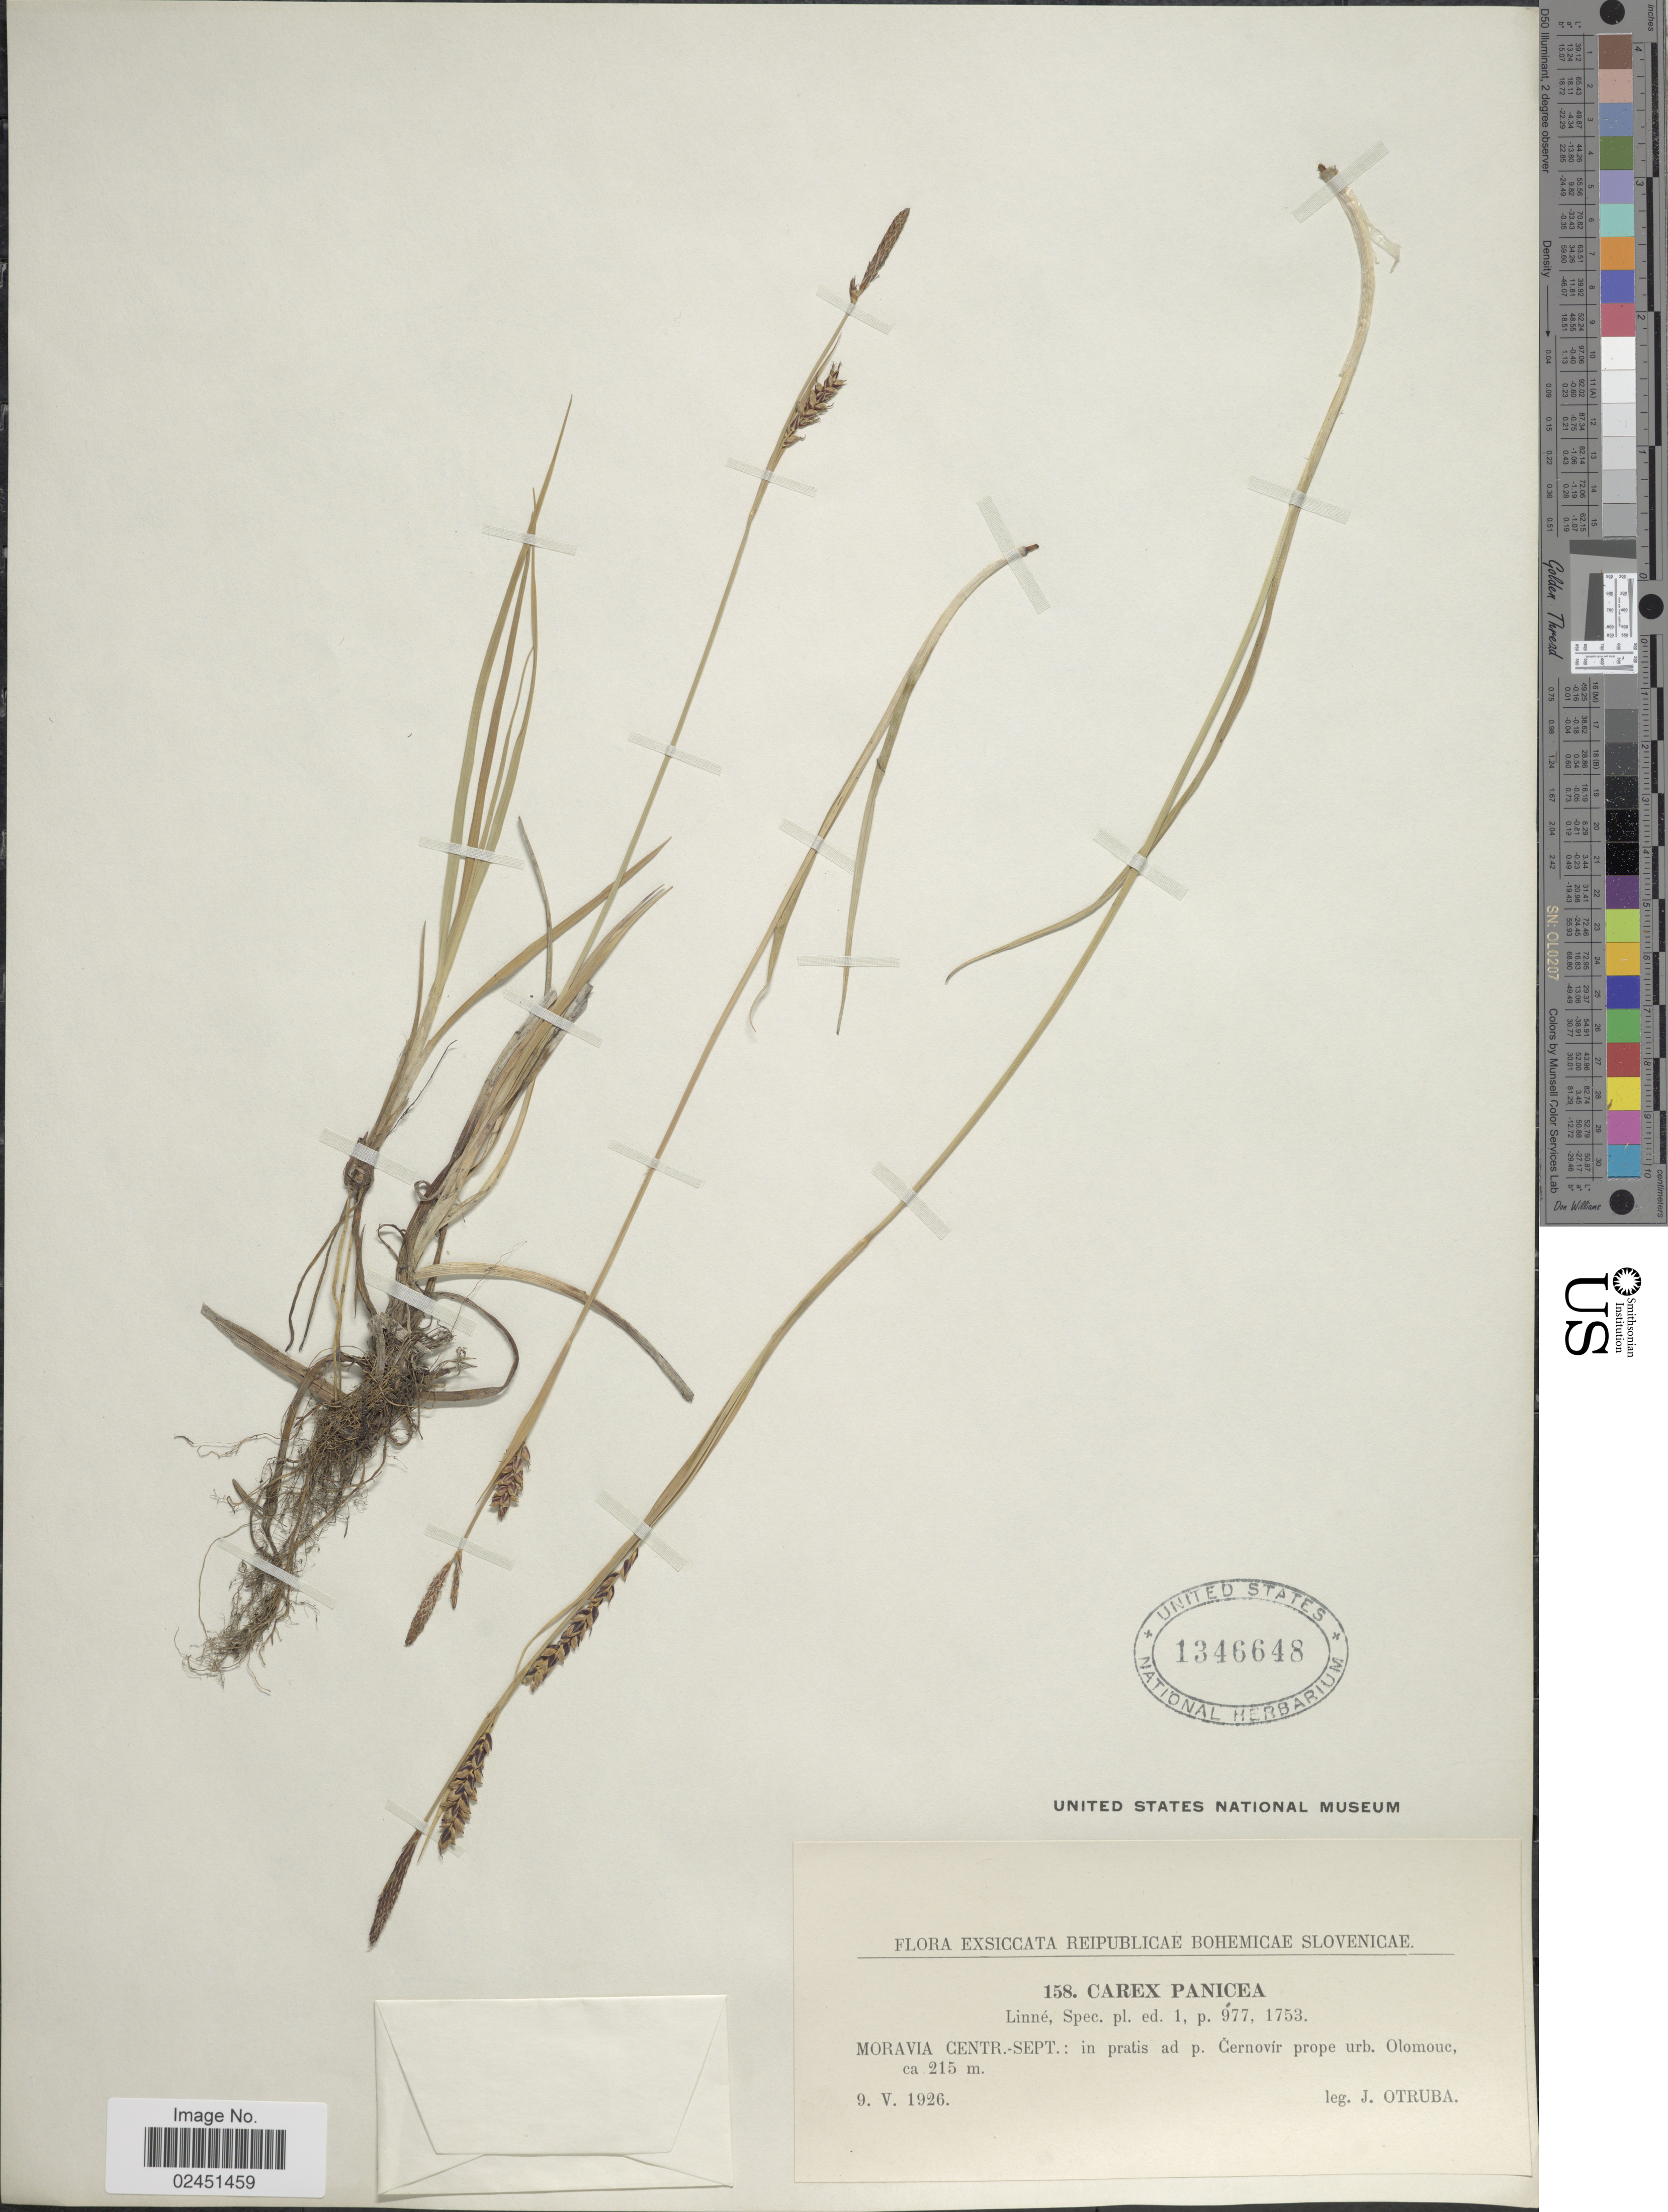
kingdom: Plantae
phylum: Tracheophyta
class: Liliopsida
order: Poales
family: Cyperaceae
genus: Carex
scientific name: Carex panicea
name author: L.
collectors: J. Otruba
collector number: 158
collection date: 1926-05-09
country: Czechia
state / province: Olomouc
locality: Reipublicae Bohemicae Slovenicae, Moravia Centr.-Sept.: in pratis ad p. Cernovir prope urb.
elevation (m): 215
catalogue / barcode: US 1346648